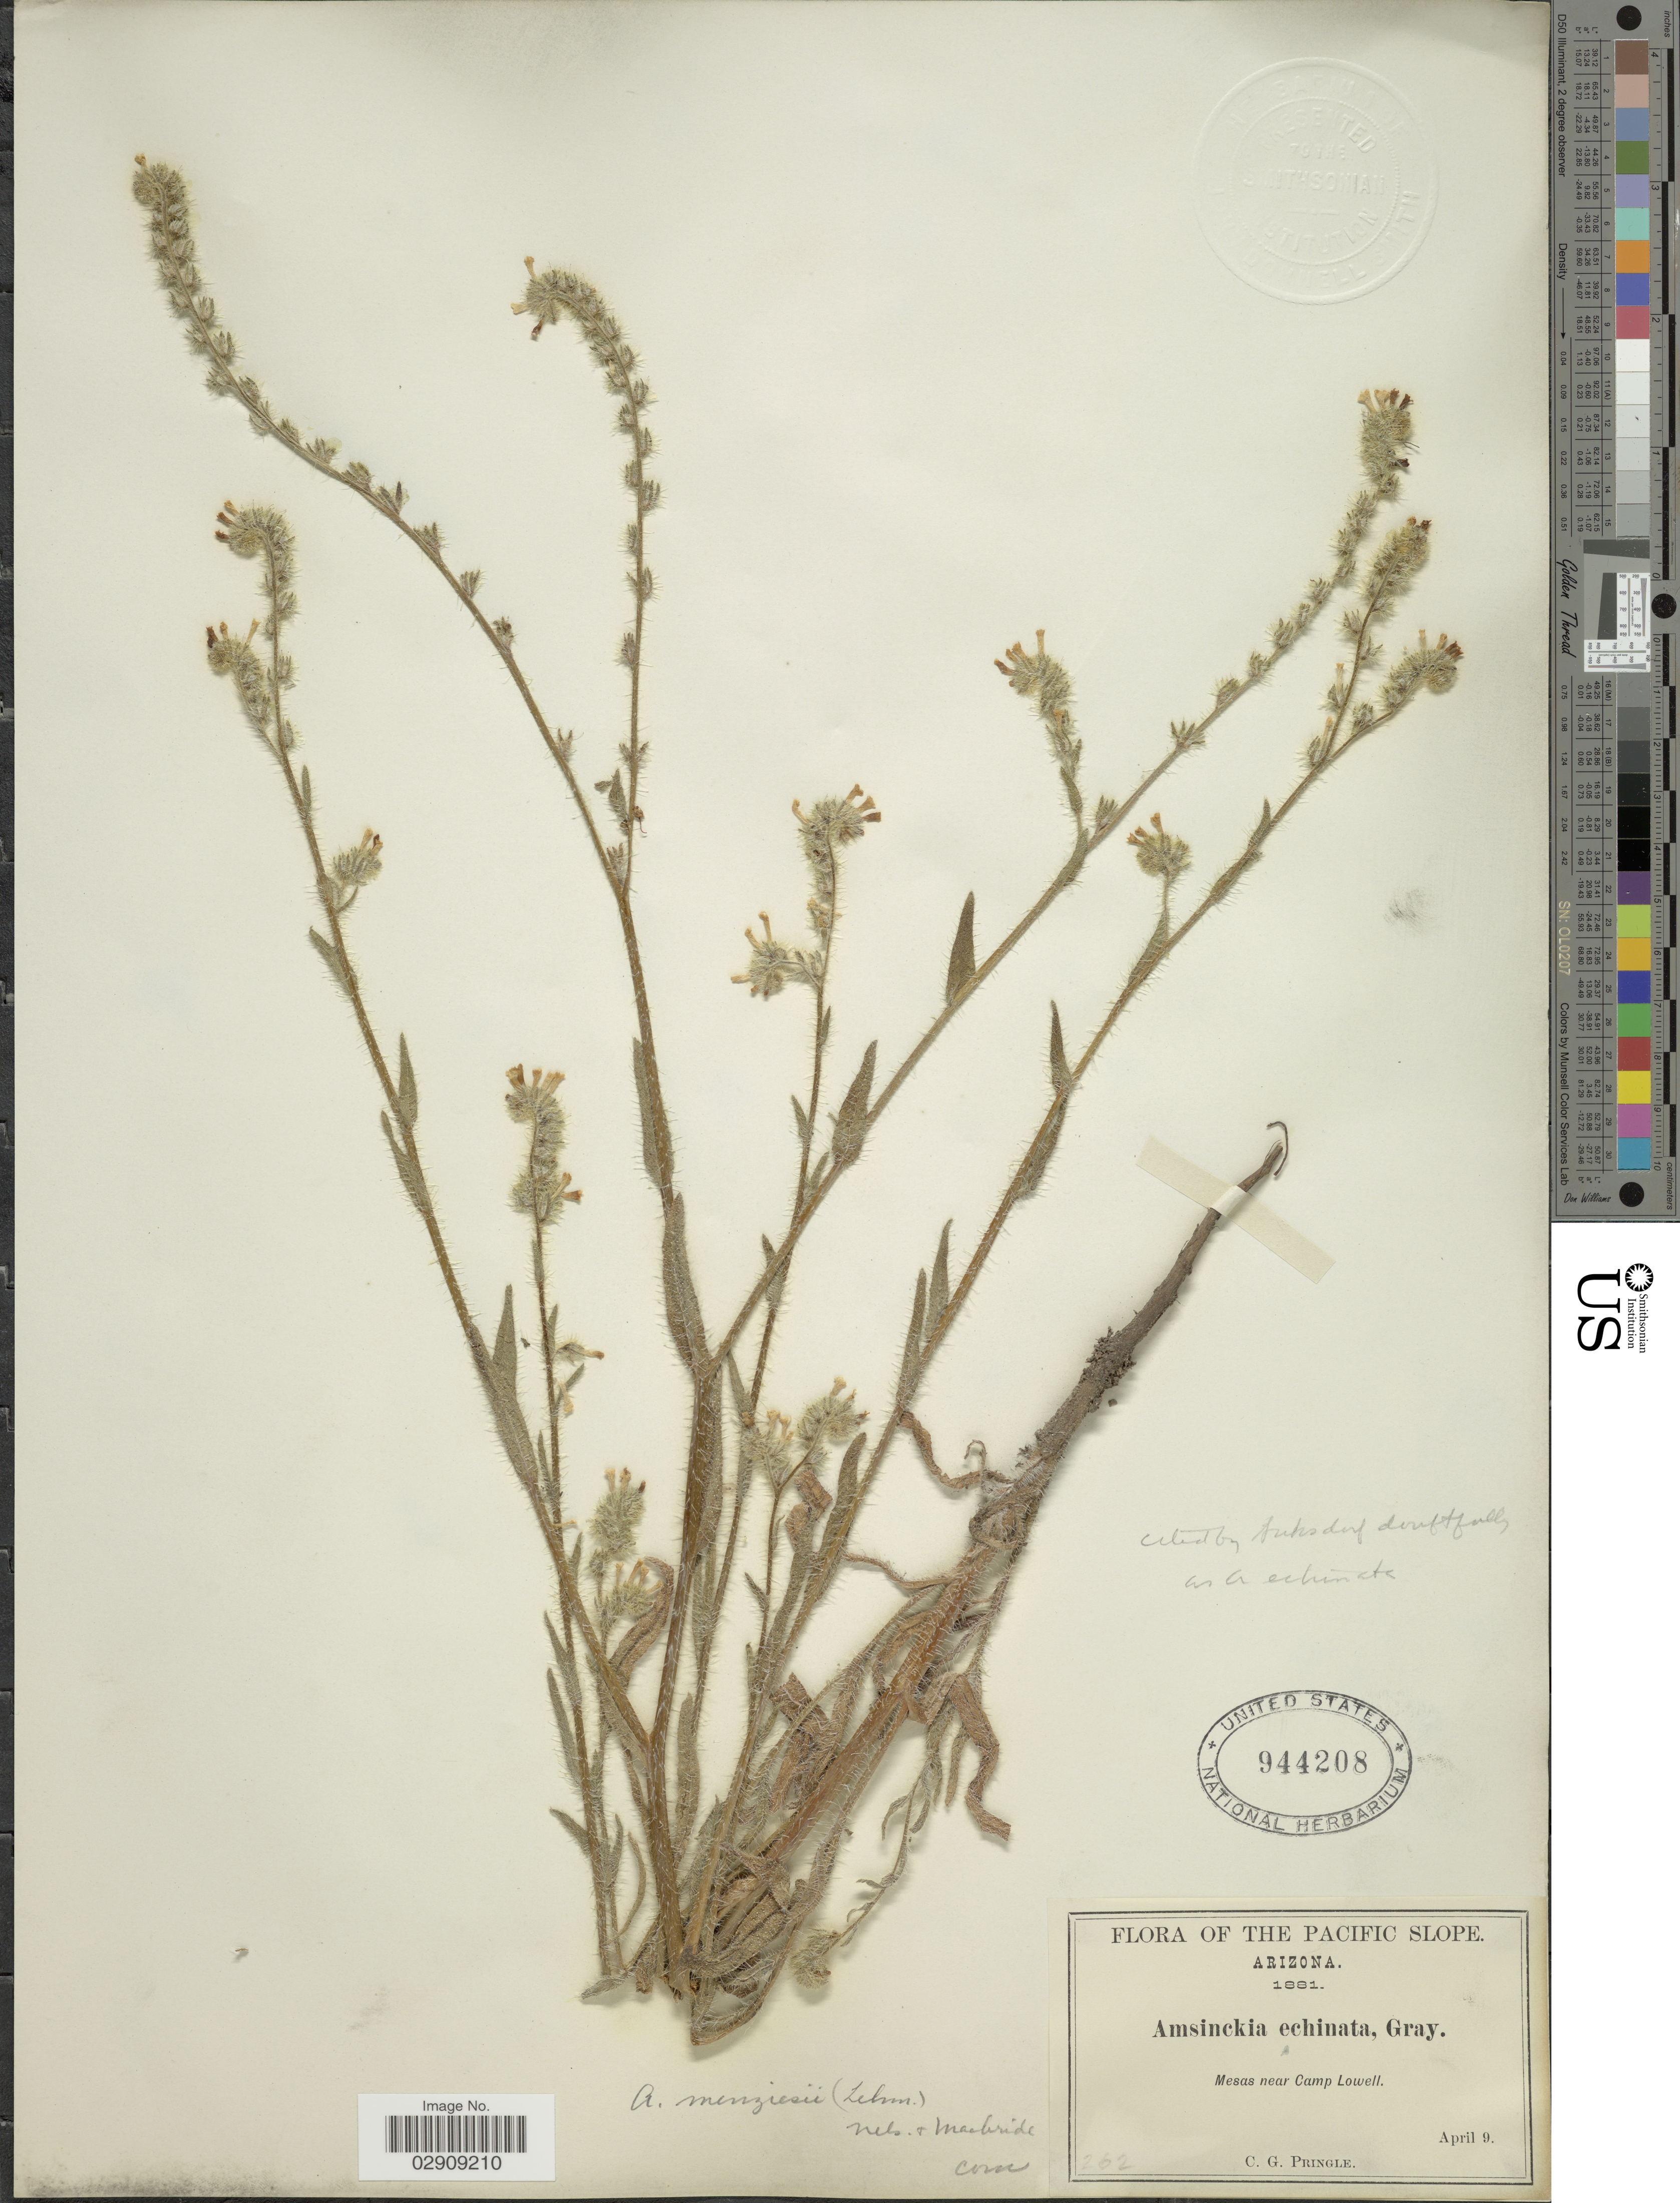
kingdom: Plantae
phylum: Tracheophyta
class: Magnoliopsida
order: Boraginales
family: Boraginaceae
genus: Amsinckia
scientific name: Amsinckia menziesii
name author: A. Nelson & J.F. Macbr.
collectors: C. G. Pringle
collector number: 262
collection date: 1881-04-09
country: United States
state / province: Arizona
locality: The Pacific Slope. Mesas near Camp Lowell.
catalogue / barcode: US 944208